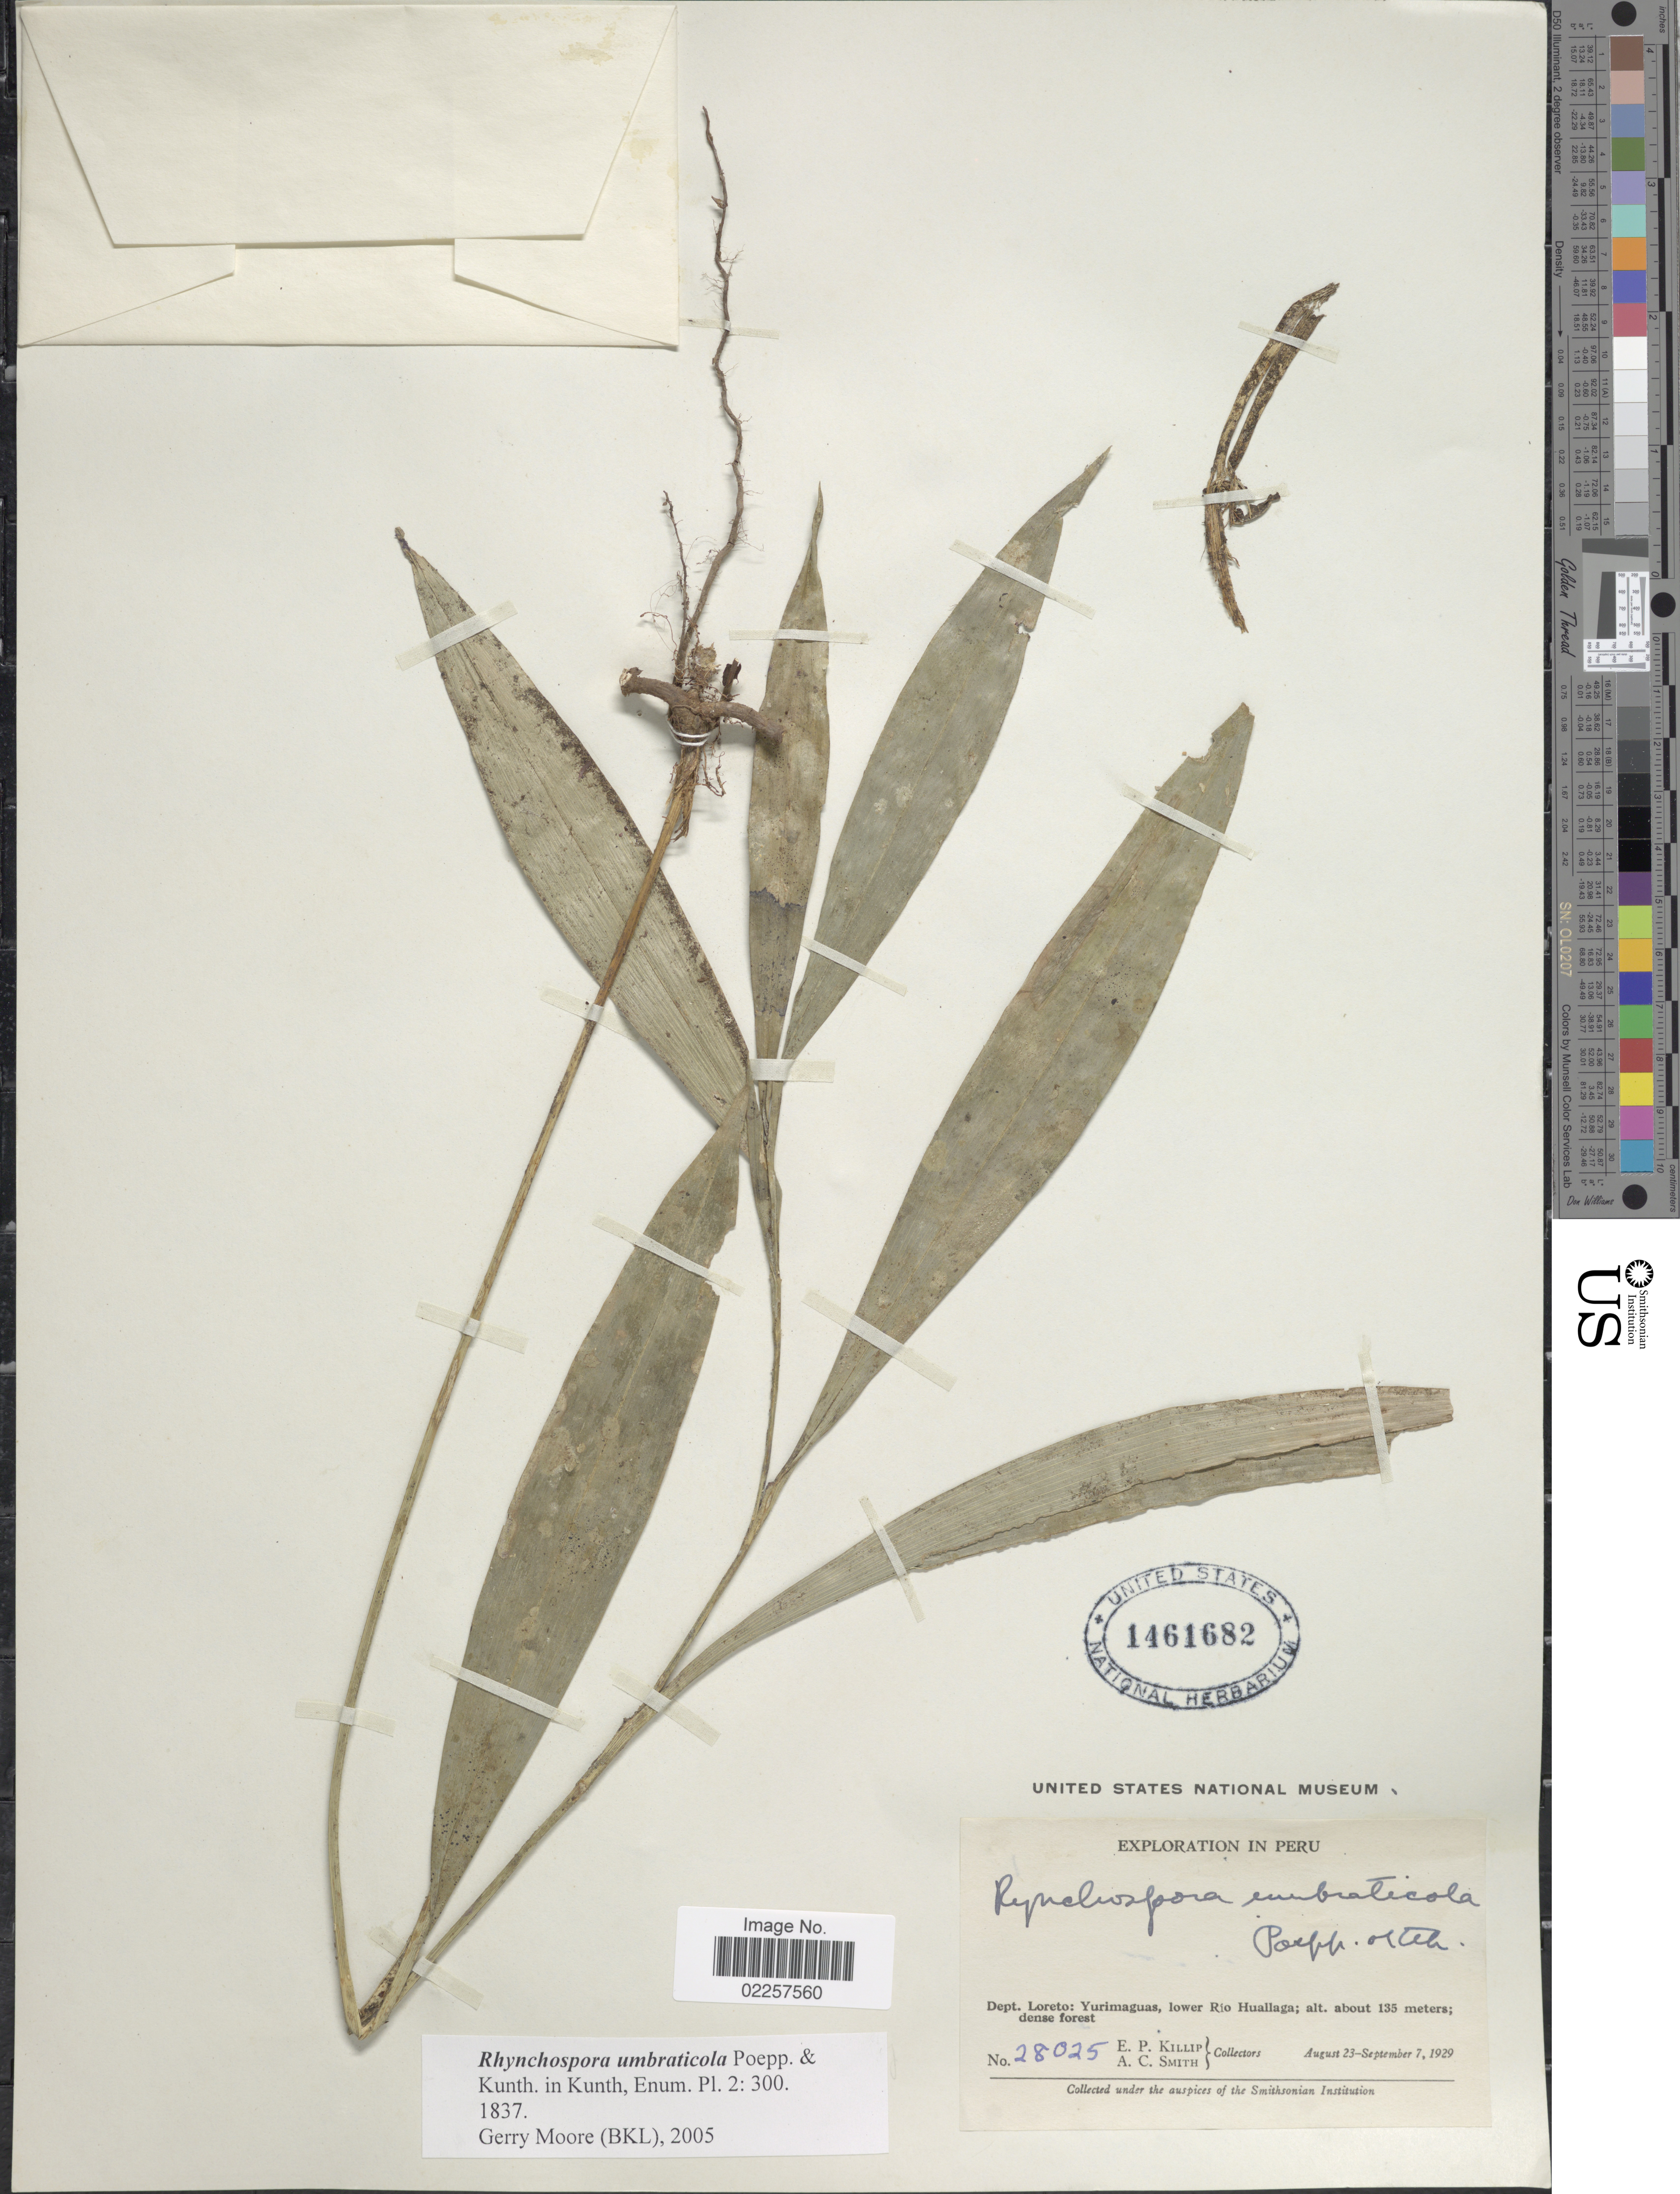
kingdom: Plantae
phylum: Tracheophyta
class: Liliopsida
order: Poales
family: Cyperaceae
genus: Rhynchospora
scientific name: Rhynchospora umbraticola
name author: Poepp. & Kunth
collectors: E. P. Killip & A. C. Smith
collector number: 28025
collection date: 1929-08-23/1929-09-27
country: Peru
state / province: Loreto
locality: Yurimaguas, lower Rui Huallaga; dense forest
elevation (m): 135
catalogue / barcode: US 1461682